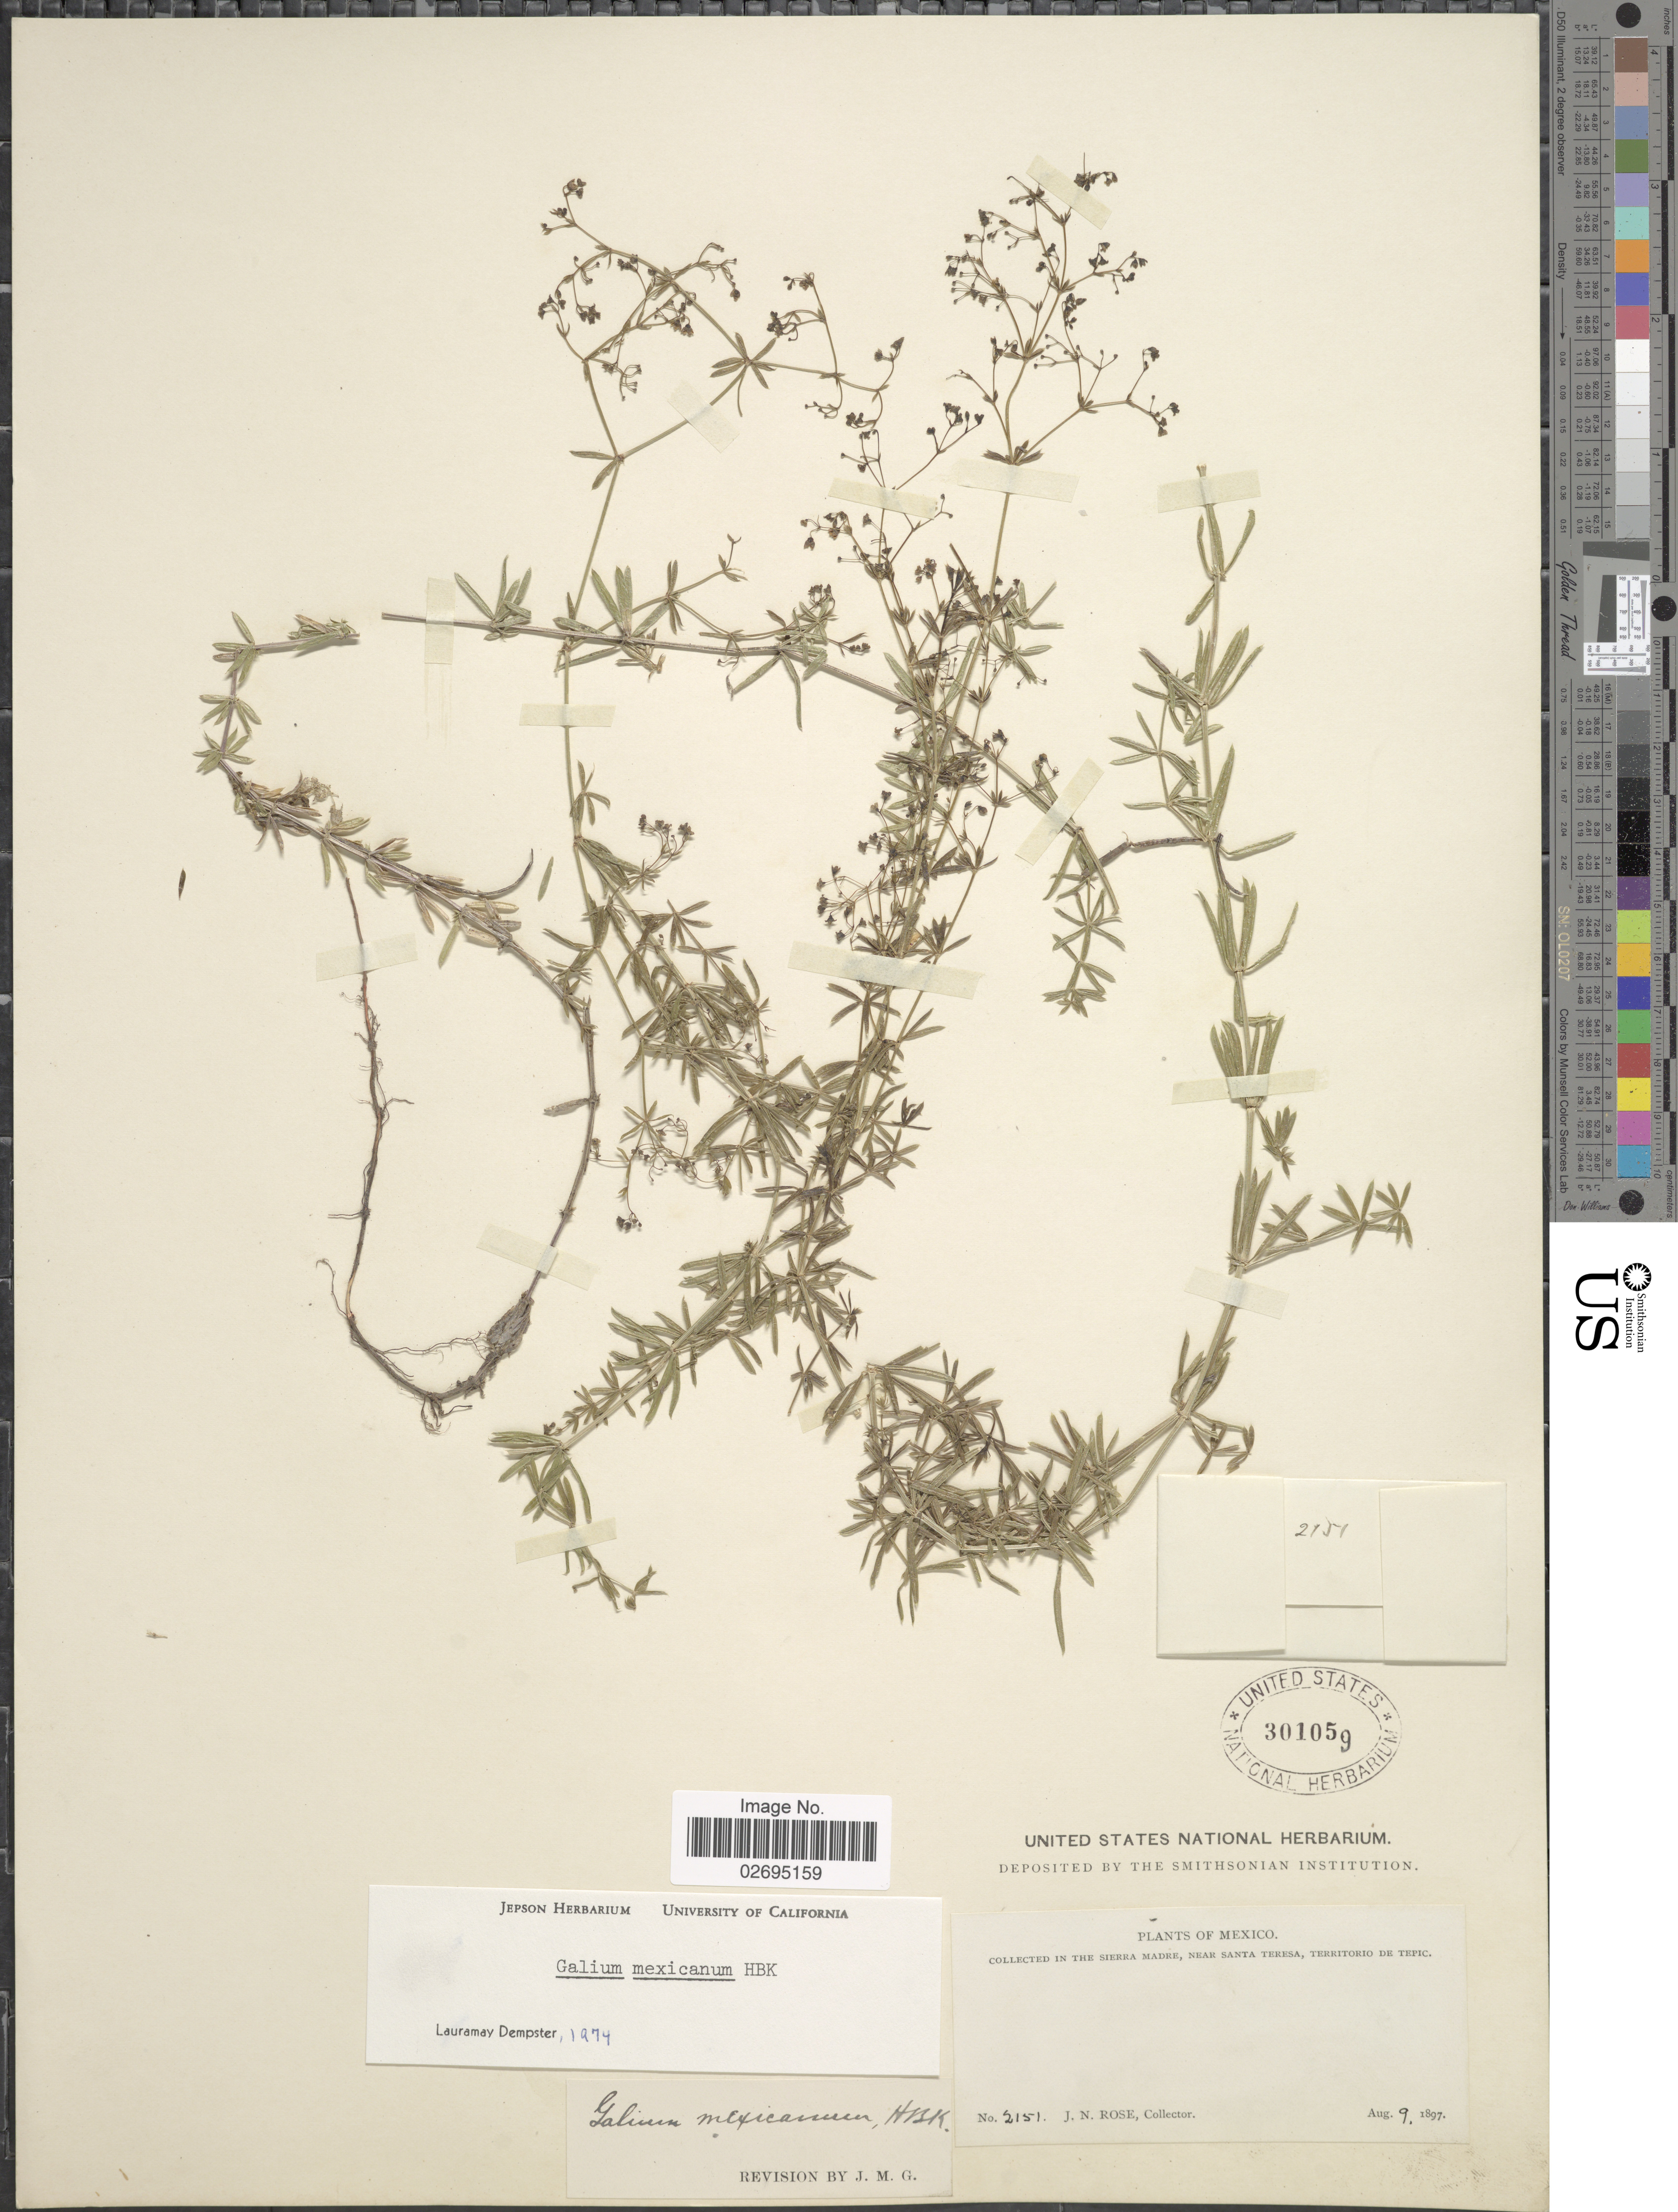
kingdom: Plantae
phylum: Tracheophyta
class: Magnoliopsida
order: Gentianales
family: Rubiaceae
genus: Galium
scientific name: Galium mexicanum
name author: Kunth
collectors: J. N. Rose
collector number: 2151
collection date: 1897-08-09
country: Mexico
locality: Sierra Madre, Near Santa Teresa, Territorio de Tepic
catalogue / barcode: US 301059